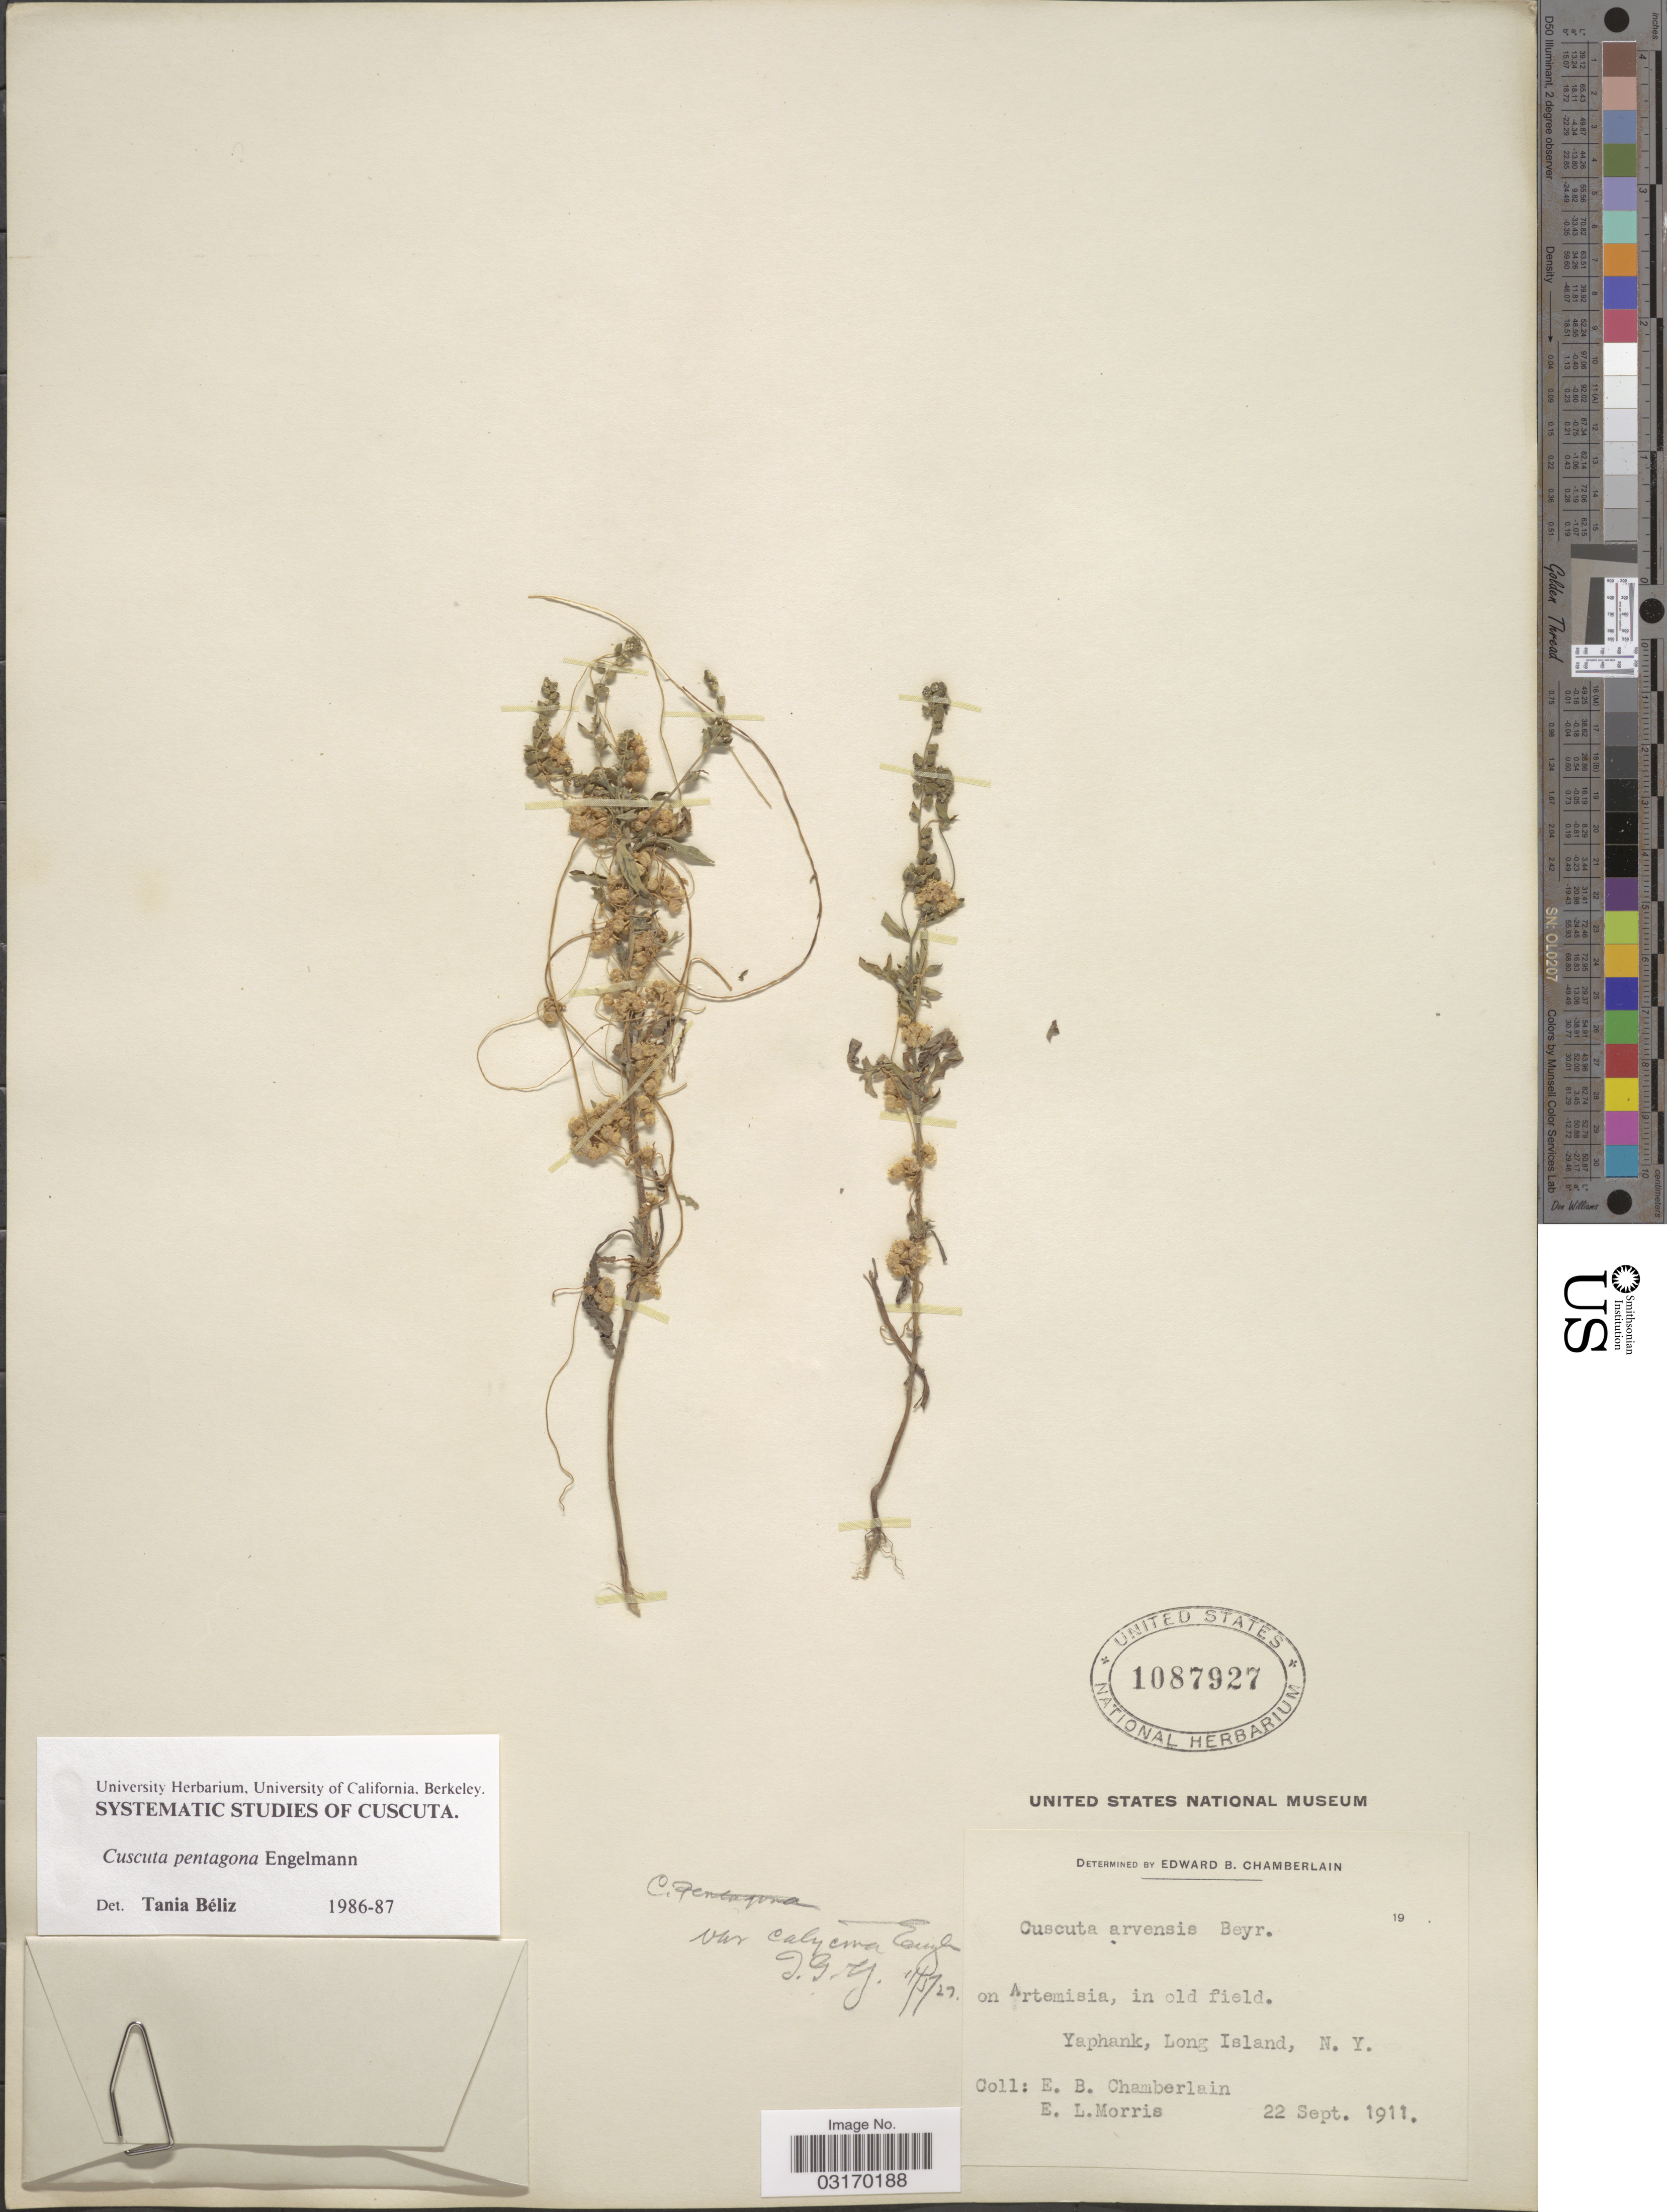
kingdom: Plantae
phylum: Tracheophyta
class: Magnoliopsida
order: Solanales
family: Convolvulaceae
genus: Cuscuta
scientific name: Cuscuta pentagona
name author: Engelm.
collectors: E. Chamberlain & E. Morris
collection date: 1911-09-22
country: United States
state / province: New York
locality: On Artemisia, in old field. Yaphank, Long Island.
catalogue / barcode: US 1087927